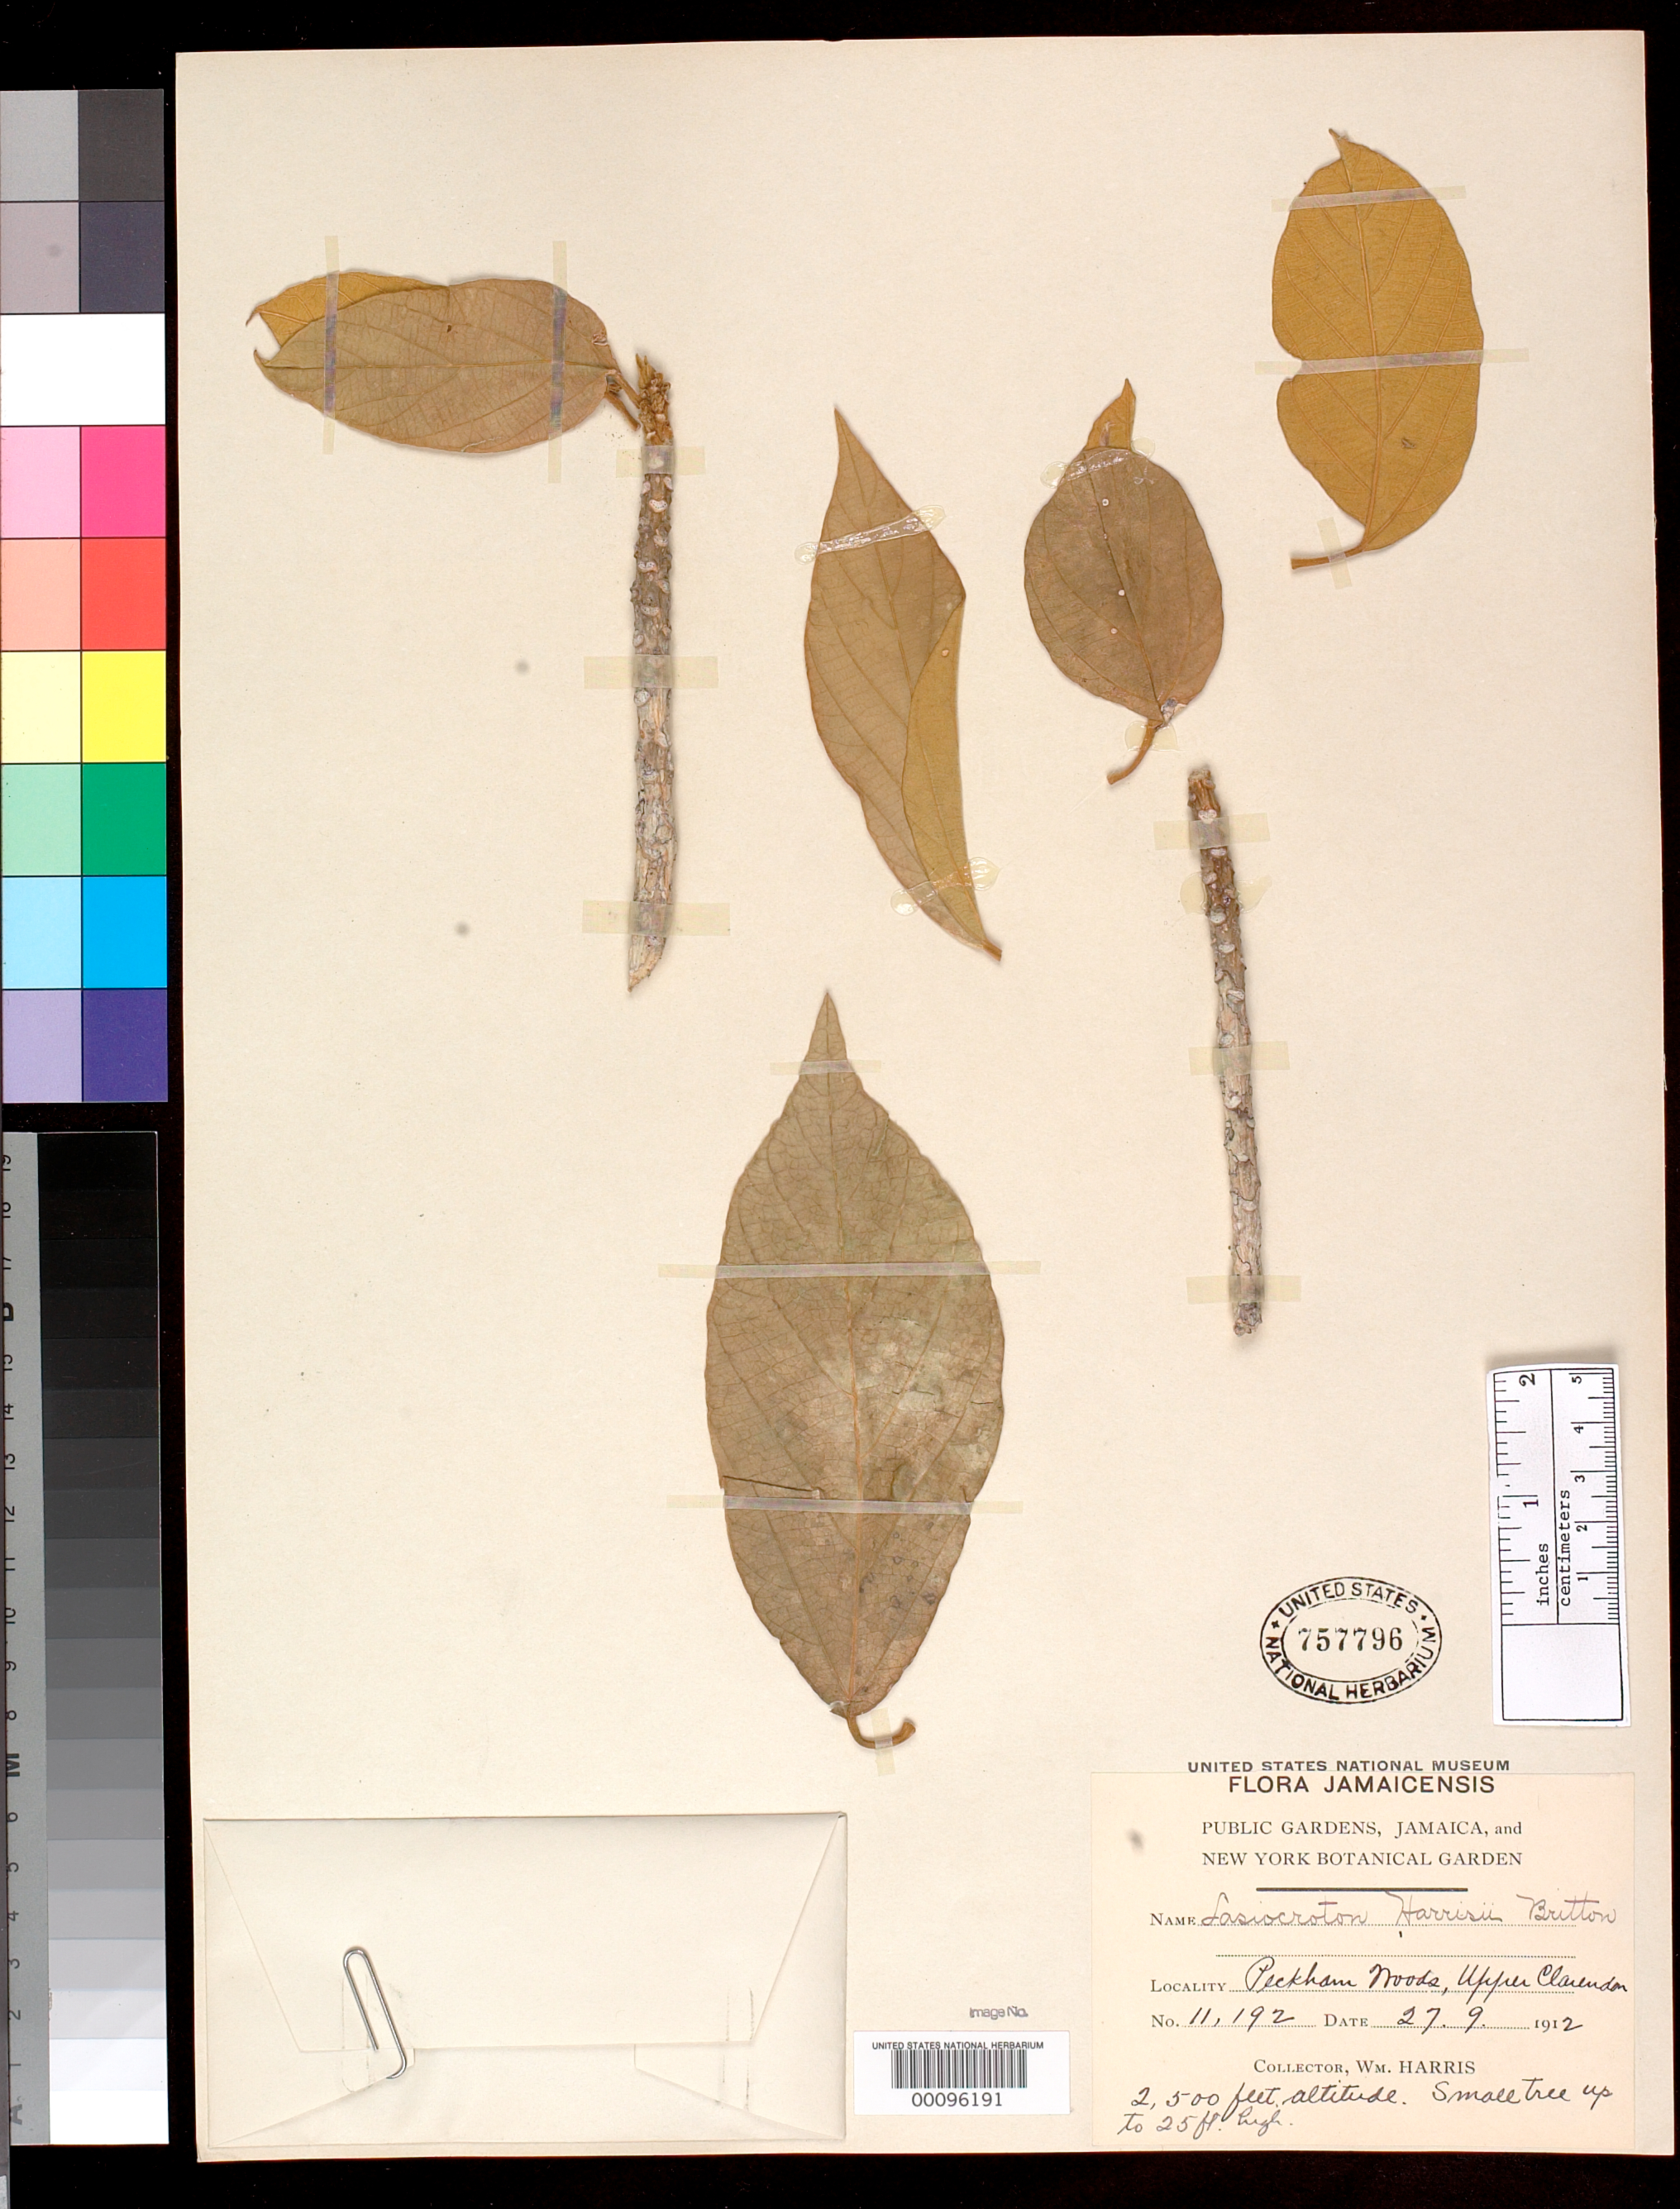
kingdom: Plantae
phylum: Tracheophyta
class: Magnoliopsida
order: Malpighiales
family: Euphorbiaceae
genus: Lasiocroton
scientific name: Lasiocroton harrisii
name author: Britton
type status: Isotype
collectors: W. H. Harris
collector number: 11192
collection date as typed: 27 Sep 1912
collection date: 1912-09-27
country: Jamaica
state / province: Clarendon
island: Greater Antilles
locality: Peckham Woods, Upper Clarendon.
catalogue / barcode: US 757796